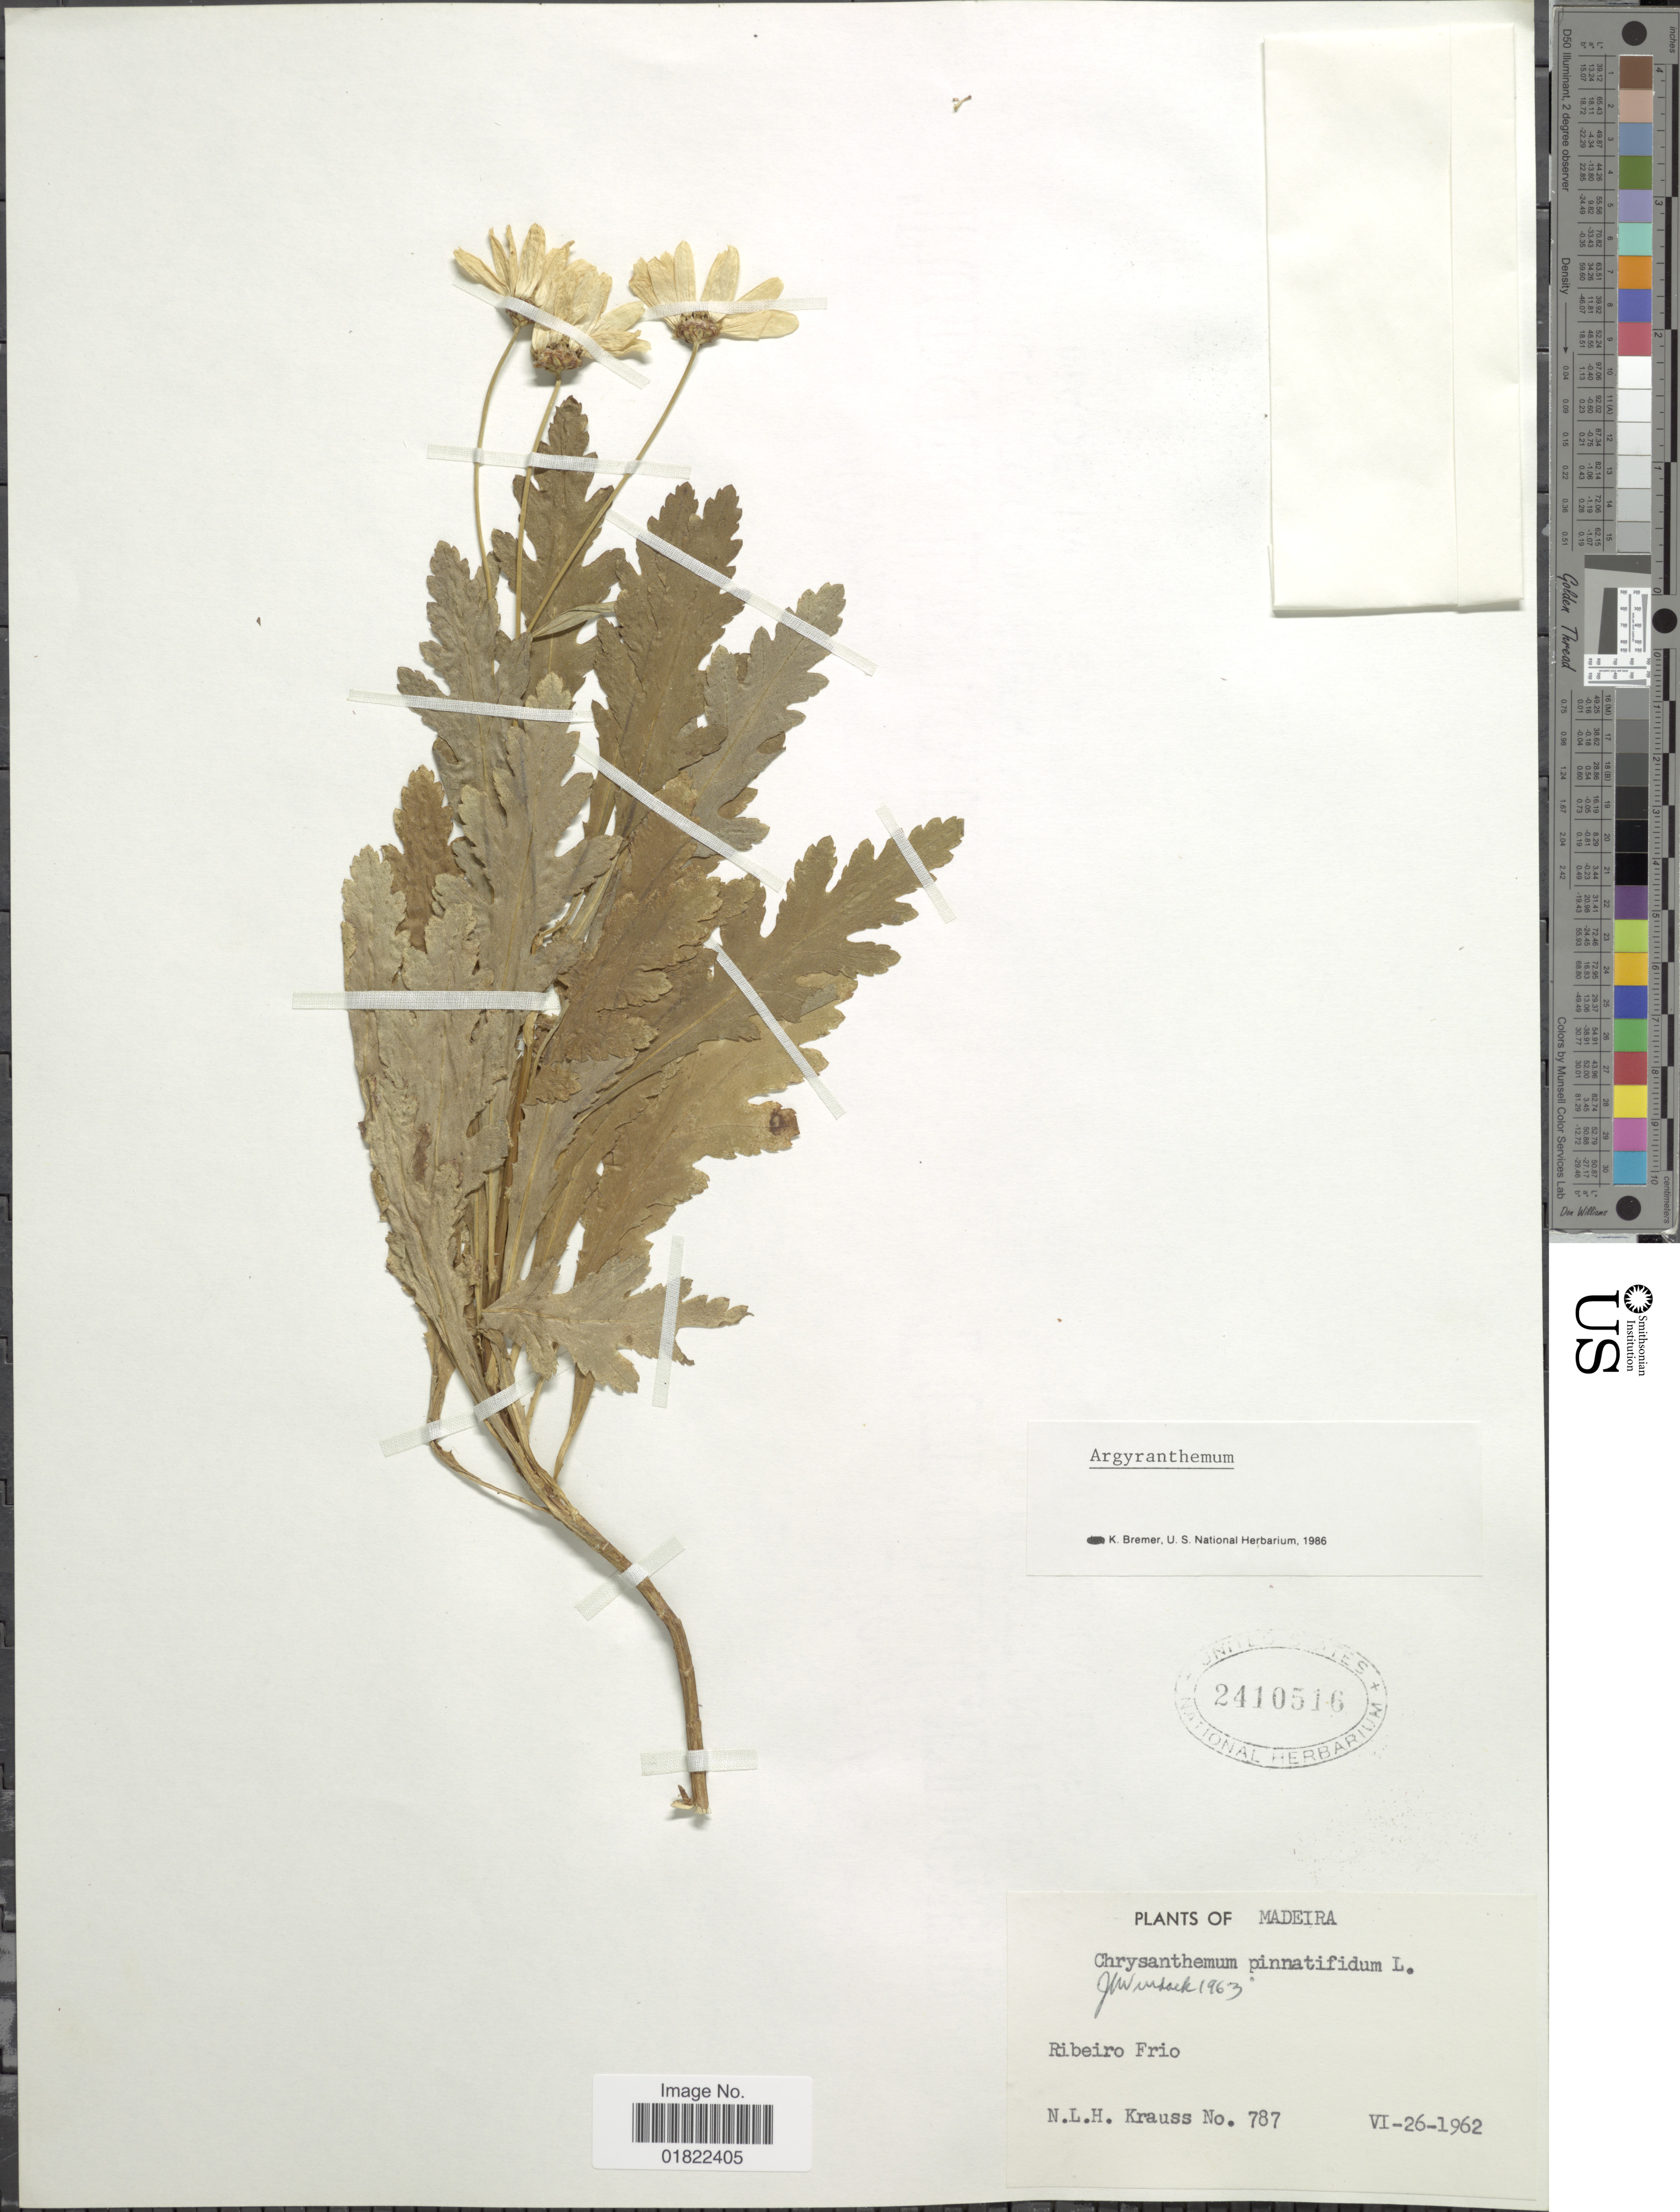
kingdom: Plantae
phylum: Tracheophyta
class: Magnoliopsida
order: Asterales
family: Asteraceae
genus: Argyranthemum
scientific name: Argyranthemum pinnatifidum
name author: (L. f.) Webb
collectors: N. Krauss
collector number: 787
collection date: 1962-06-26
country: Portugal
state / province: Madeira (Aut. Reg.)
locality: Ribeiro Frio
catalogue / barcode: US 2410516